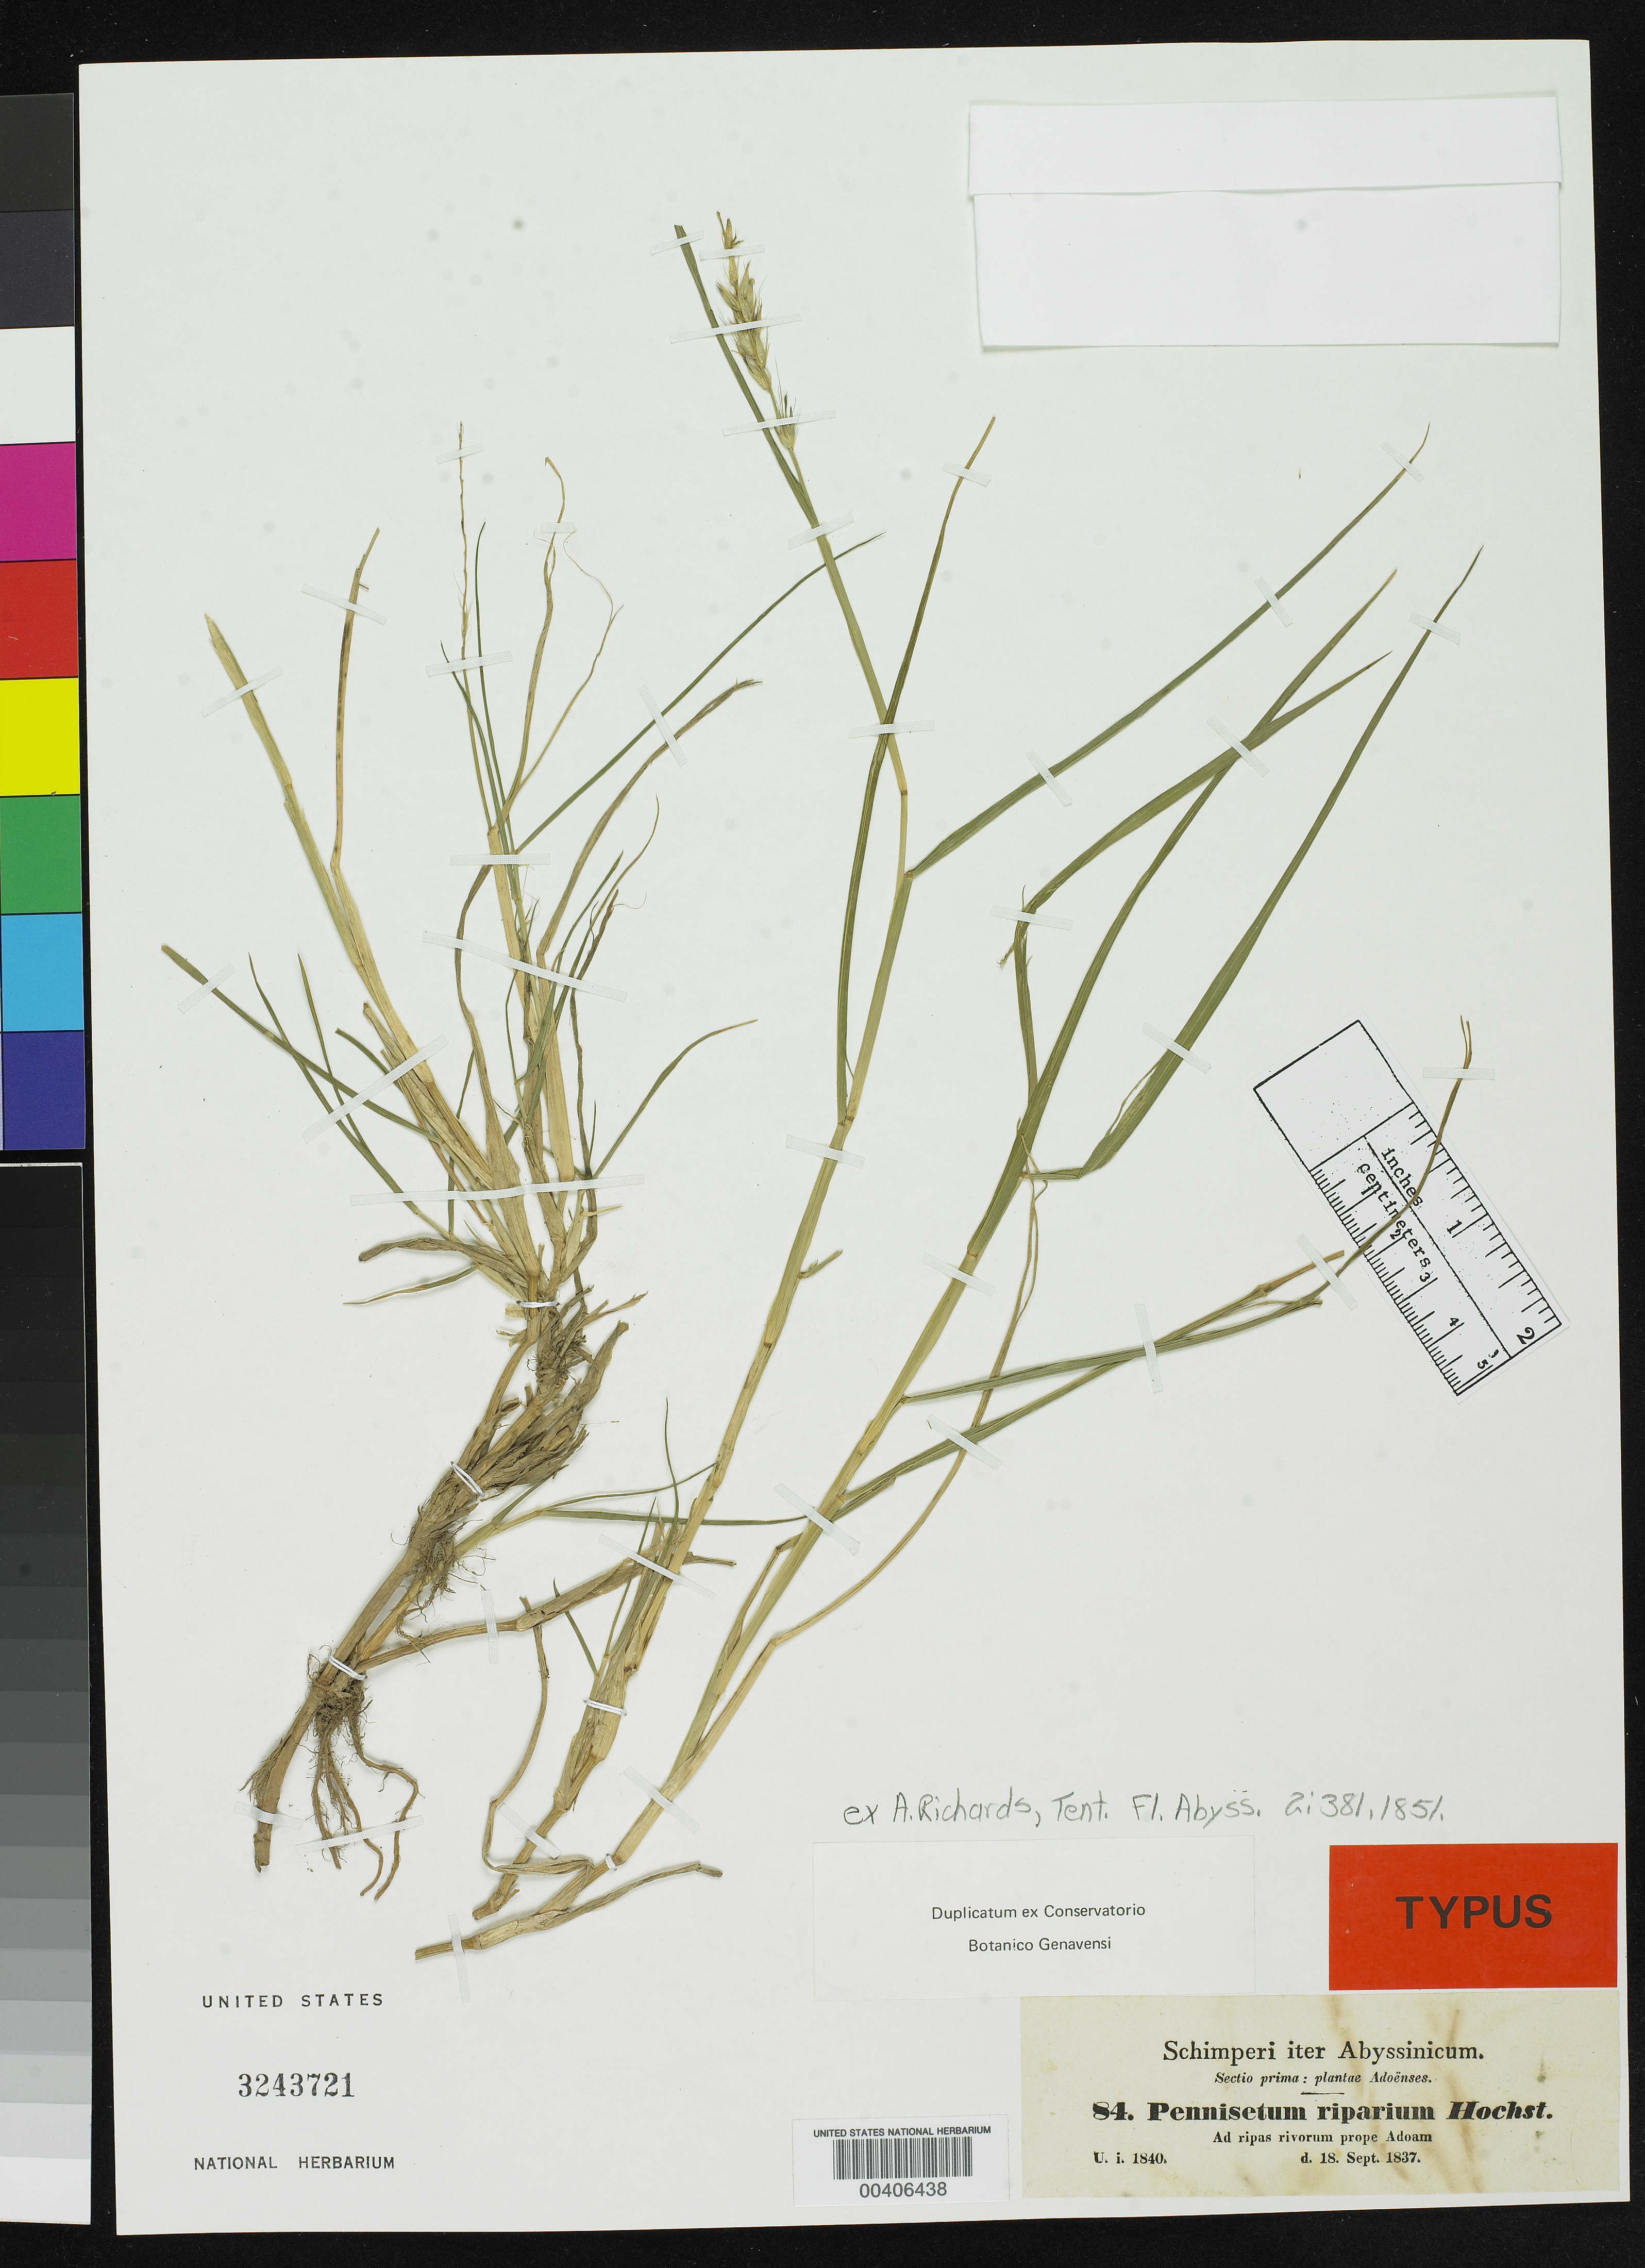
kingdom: Plantae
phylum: Tracheophyta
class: Liliopsida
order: Poales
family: Poaceae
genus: Pennisetum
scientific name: Pennisetum riparium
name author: Hochst. ex A. Rich.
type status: Isotype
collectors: G. W. Schimper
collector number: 84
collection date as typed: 18 Sep 1837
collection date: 1837-09-18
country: Ethiopia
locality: Ad ripas rivorum prope Adoam.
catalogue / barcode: US 3243721